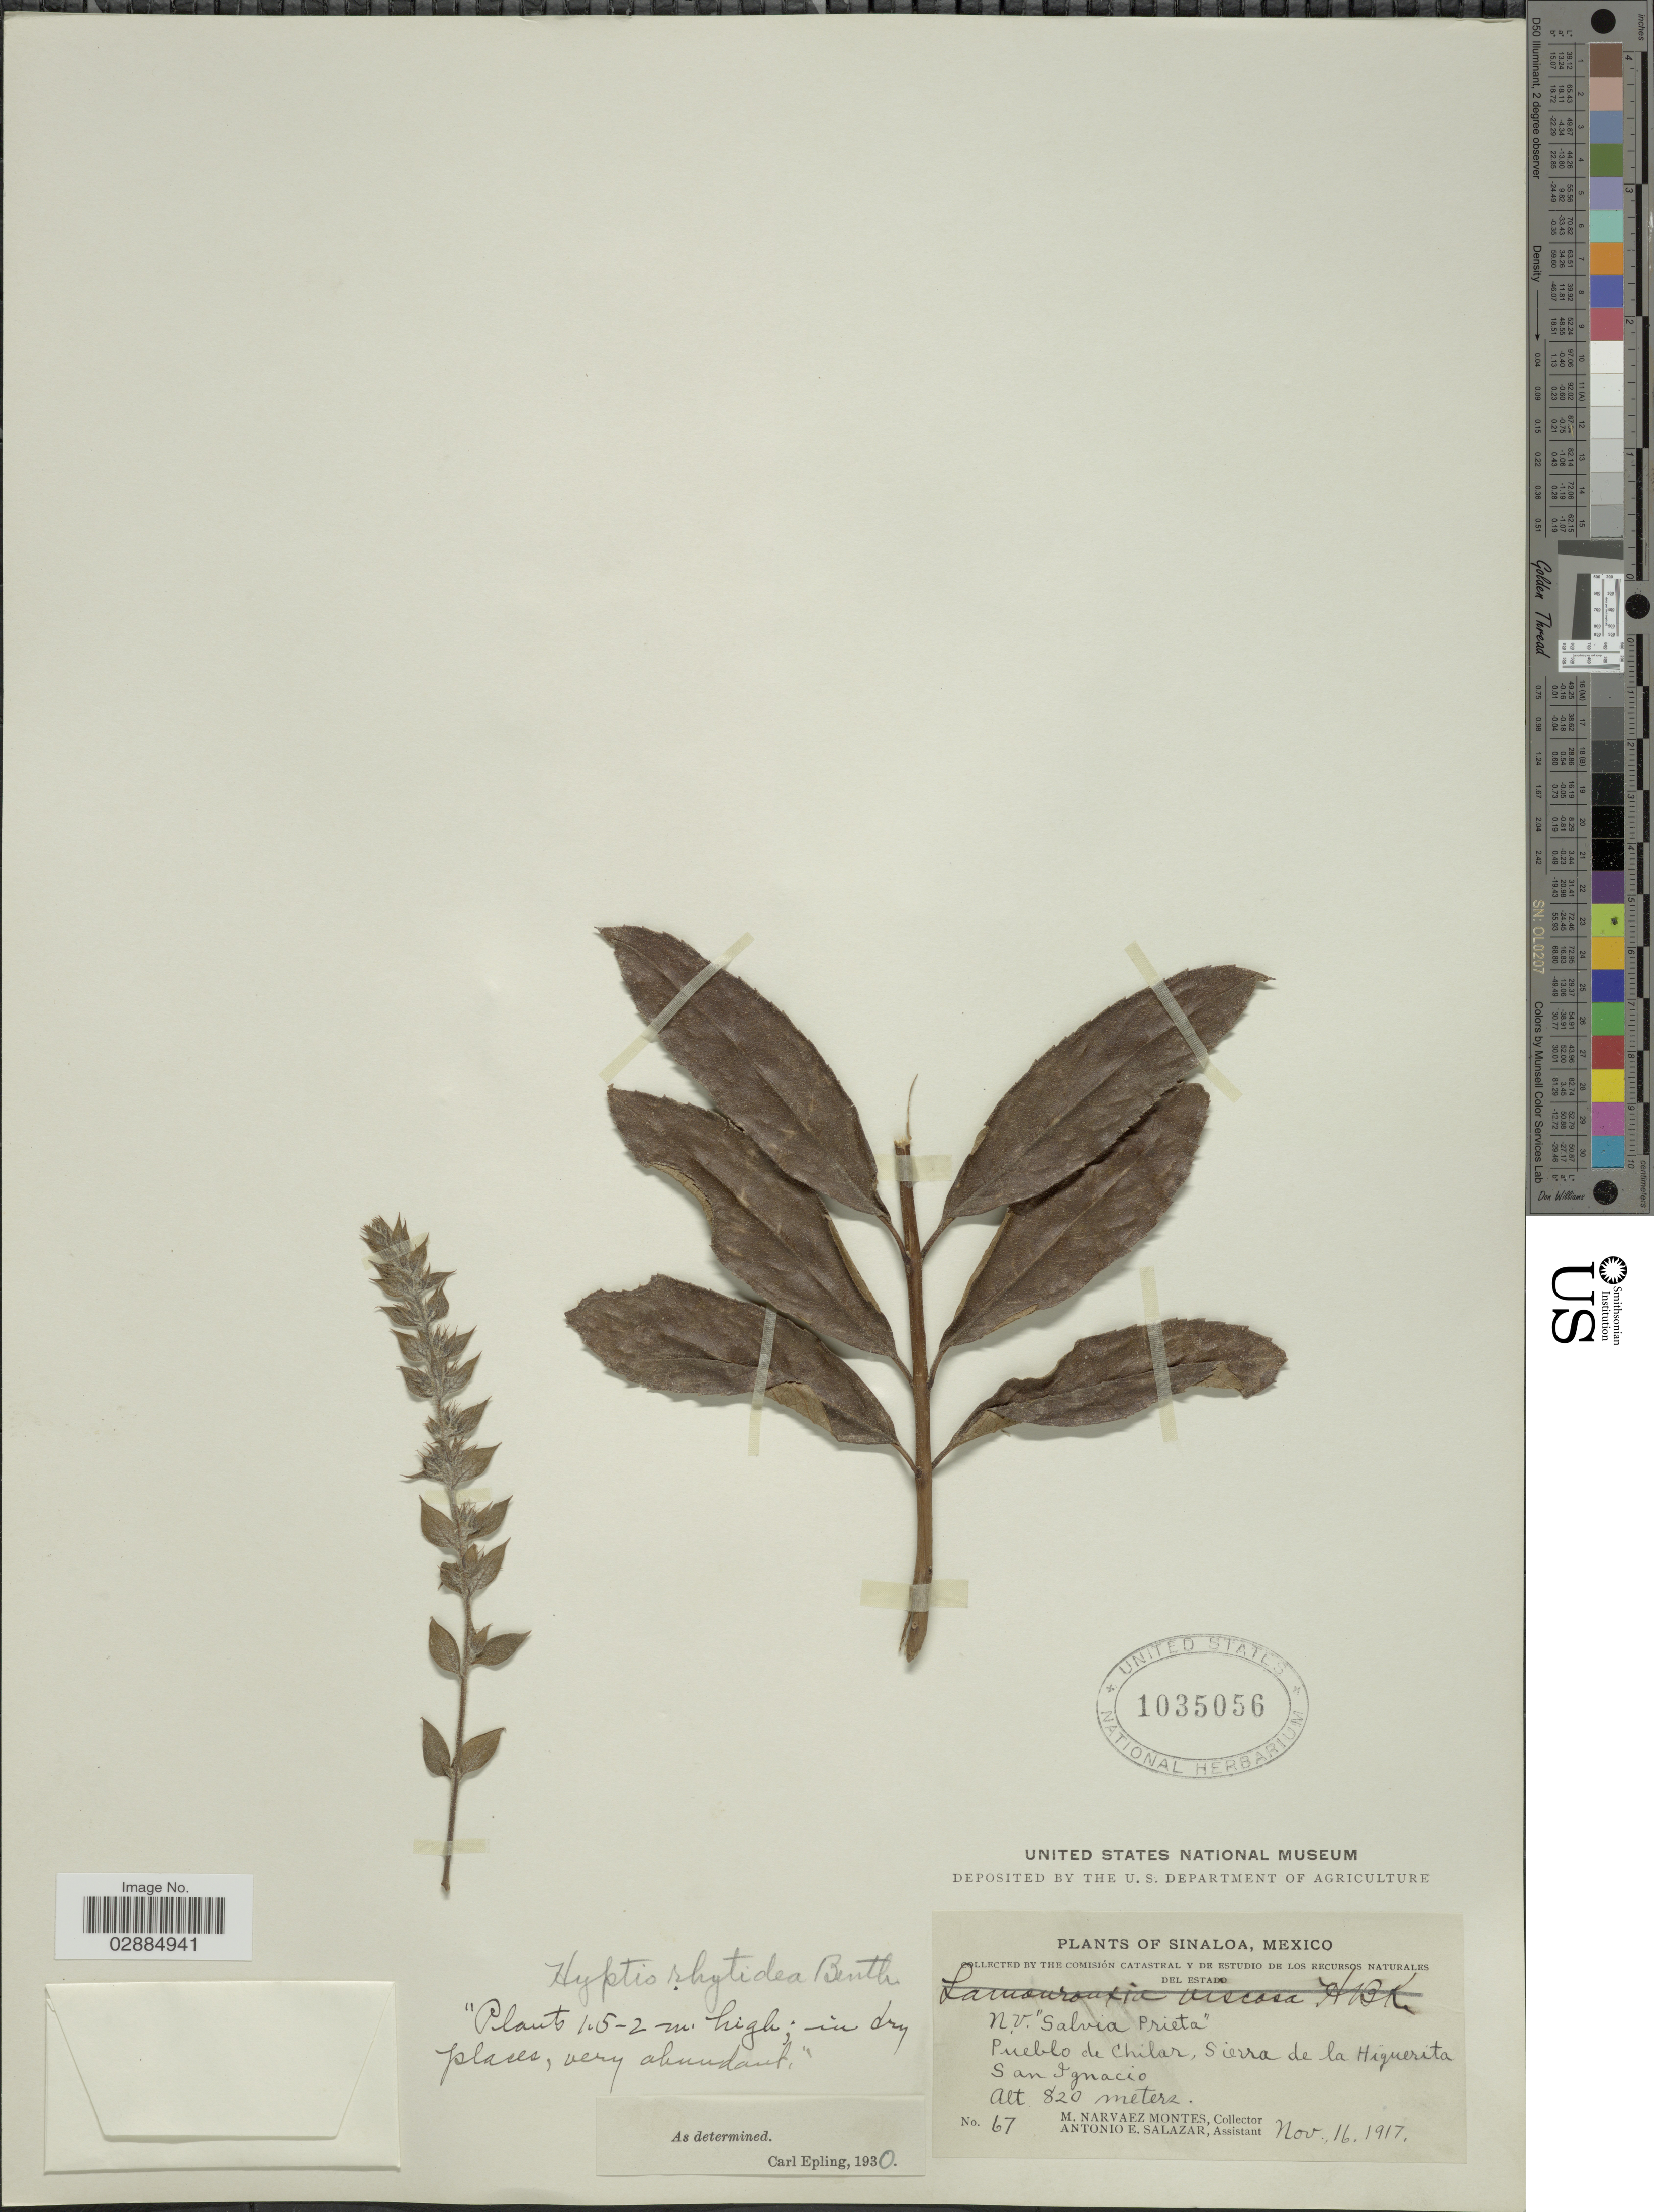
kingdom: Plantae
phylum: Tracheophyta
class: Magnoliopsida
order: Lamiales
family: Lamiaceae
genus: Hyptis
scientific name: Hyptis rhytidea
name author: Benth.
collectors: M. Narvaez-Montes & A. E. Salazar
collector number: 67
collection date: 1917-11-16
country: Mexico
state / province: Sinaloa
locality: Pueblo de Chilar, Sierra de la Hiquerita, San Ignacio.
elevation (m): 820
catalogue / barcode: US 1035056